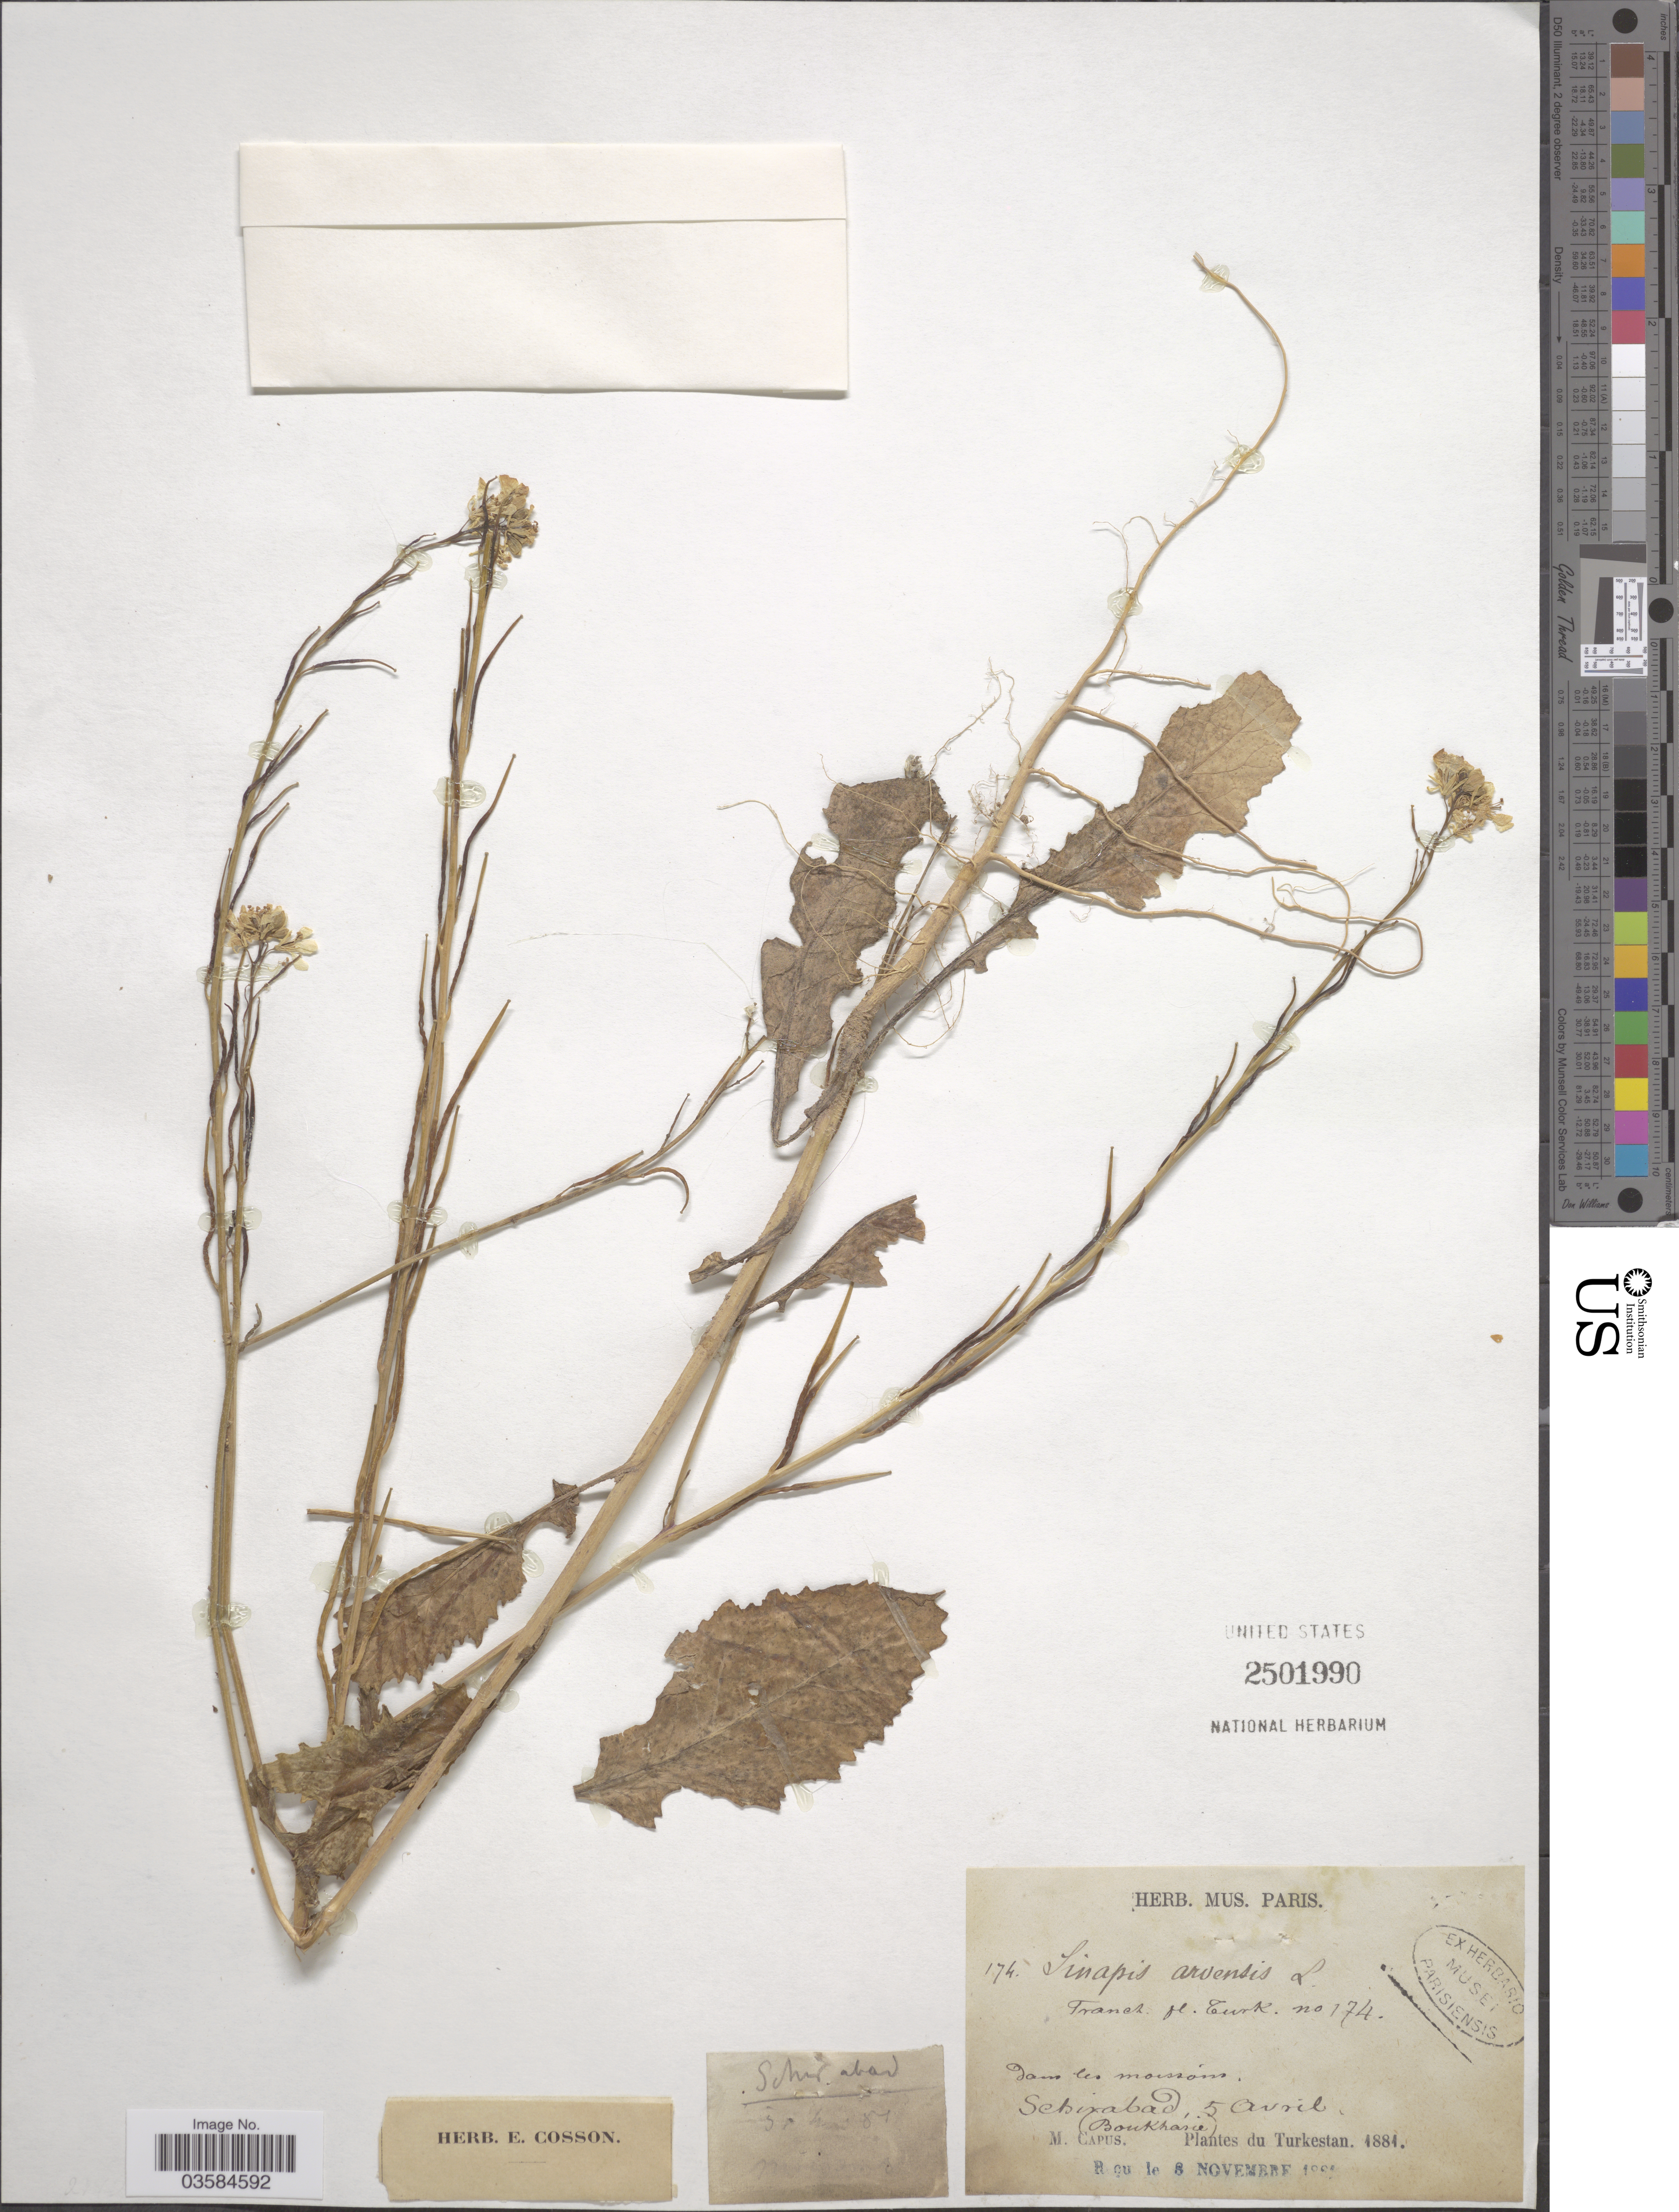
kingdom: Plantae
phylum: Tracheophyta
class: Magnoliopsida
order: Brassicales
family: Brassicaceae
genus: Sinapis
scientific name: Sinapis arvensis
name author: L.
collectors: M. Capus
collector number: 174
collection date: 1881-04-05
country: Uzbekistan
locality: Dans les moissons. Schixabad [interpreted], (Boukharie). Turkestan.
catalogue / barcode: US 2501990